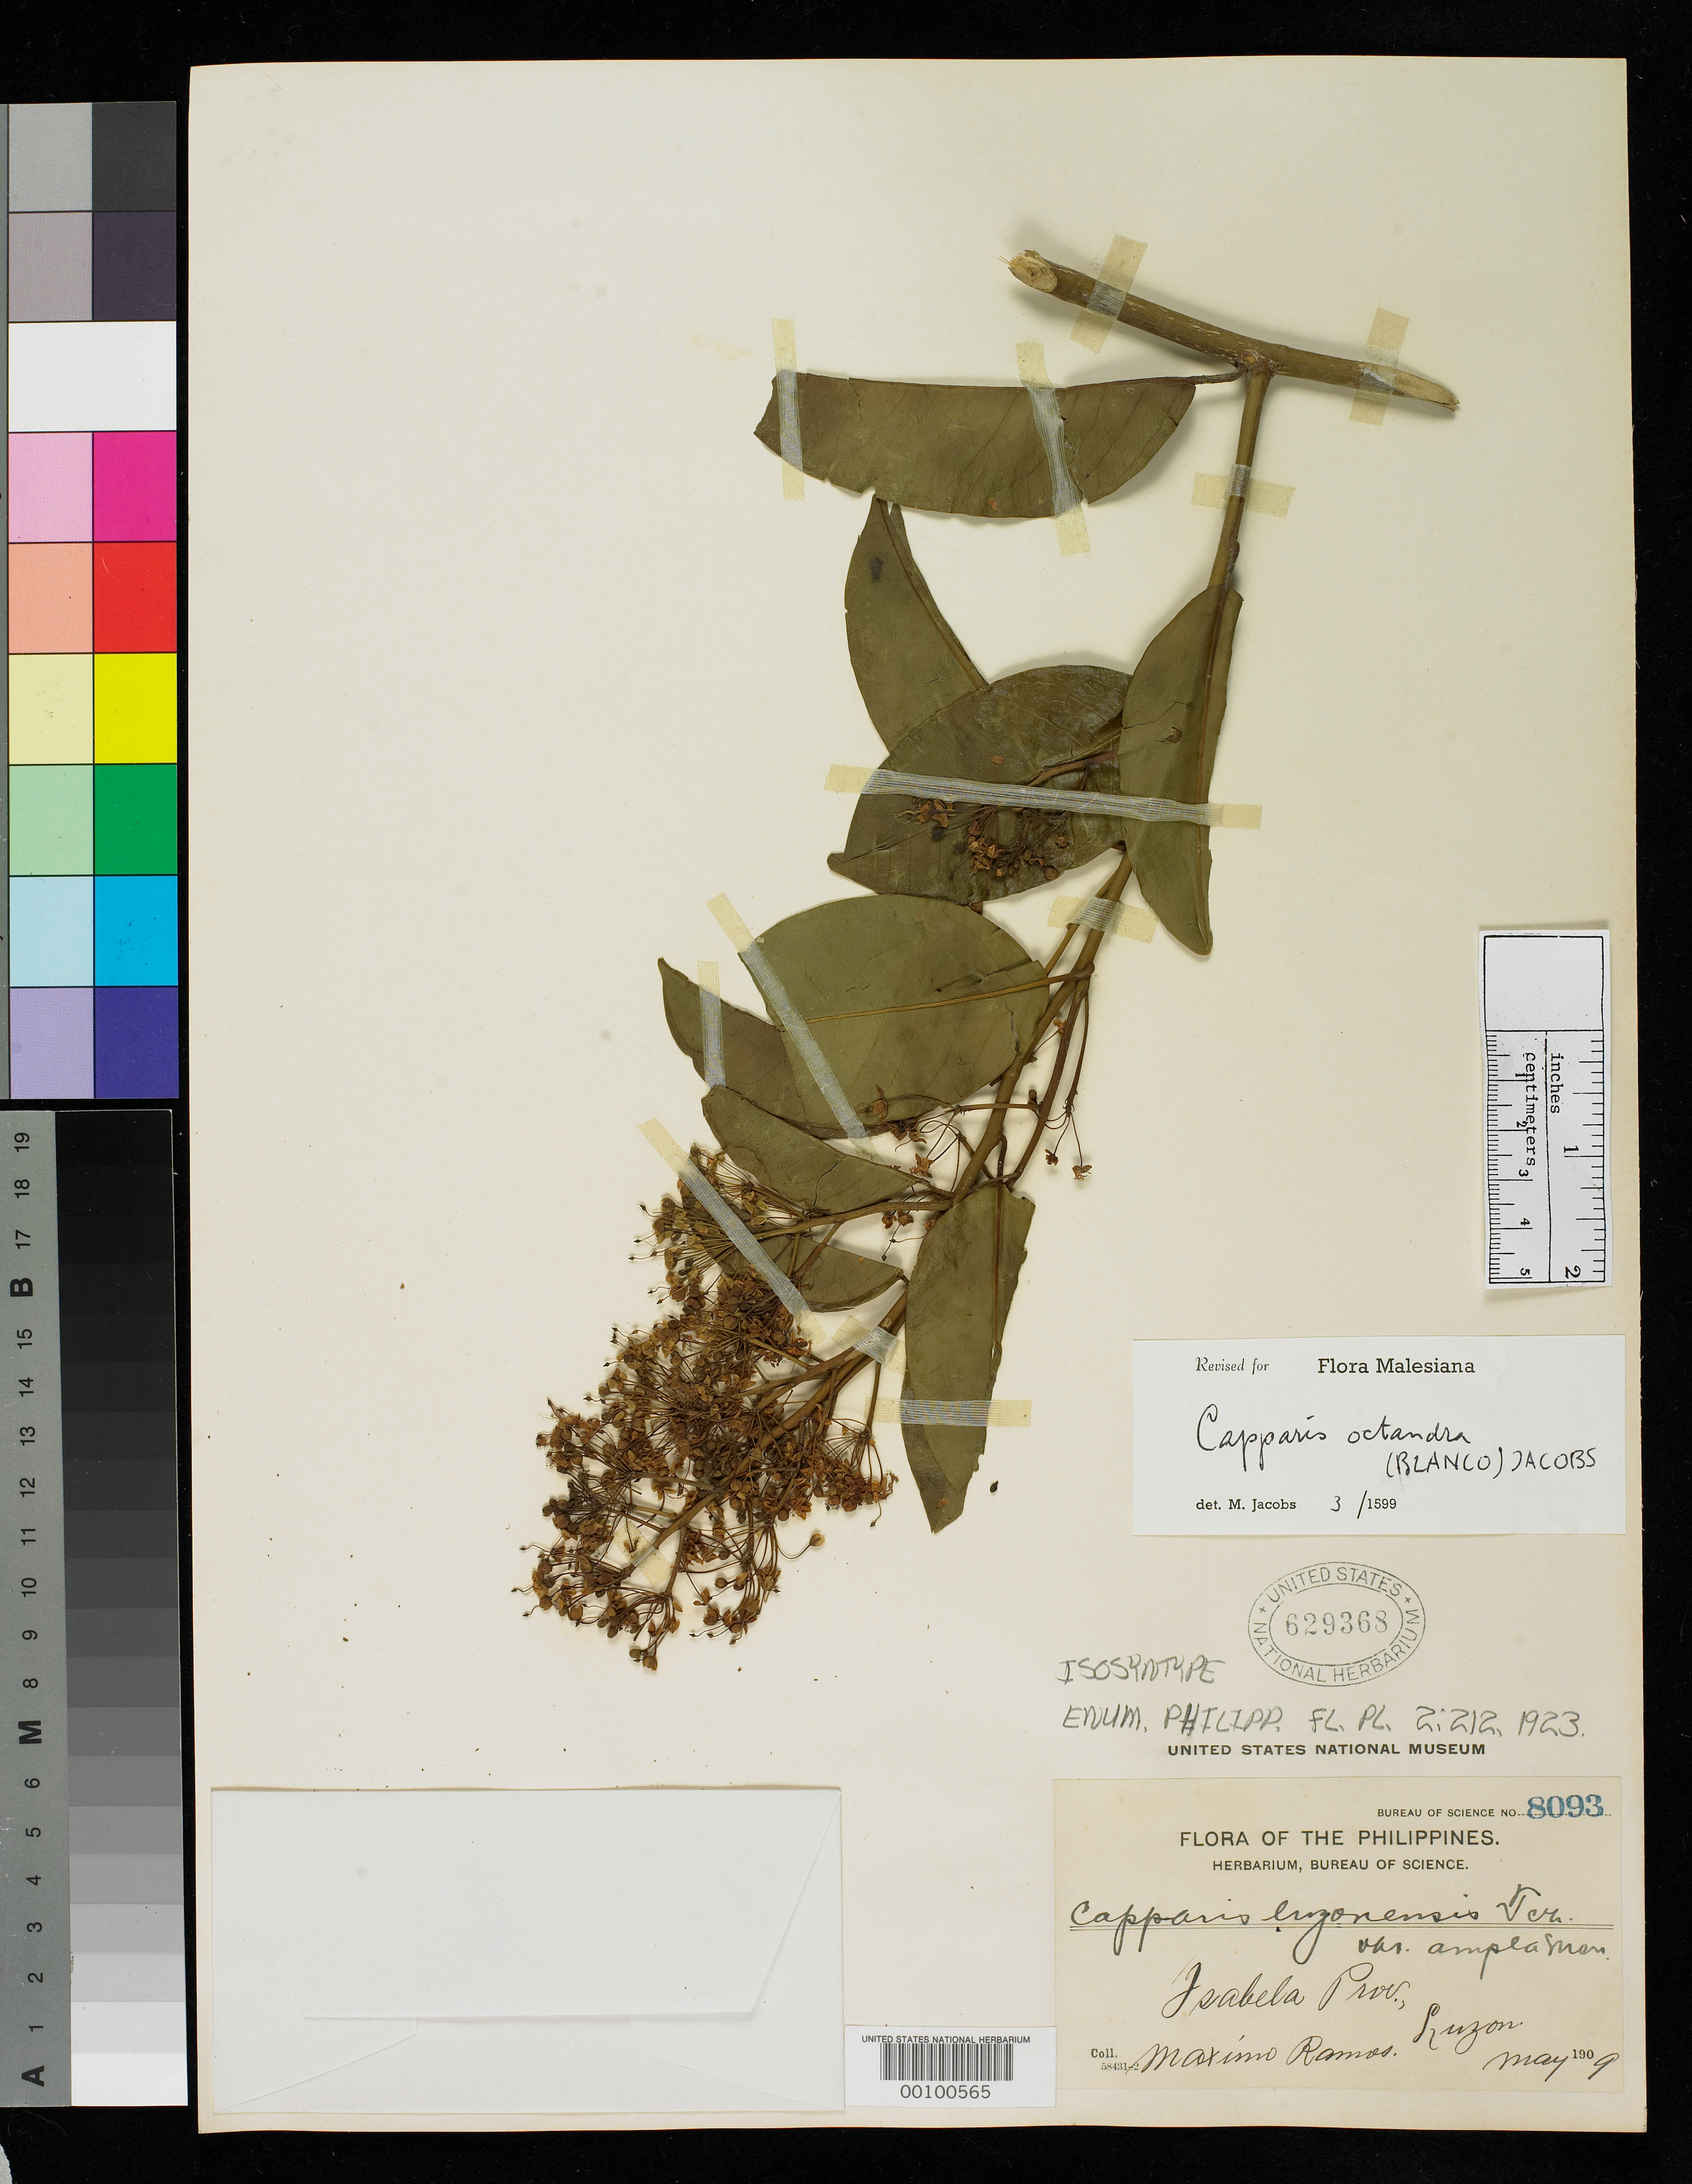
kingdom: Plantae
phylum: Tracheophyta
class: Magnoliopsida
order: Brassicales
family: Capparaceae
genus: Capparis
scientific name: Capparis luzonensis var. ampla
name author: Merr.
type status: Isosyntype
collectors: M. Ramos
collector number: Bur. Sci. 8093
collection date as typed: May 1909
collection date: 1909-05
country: Philippines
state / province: Cagayan Valley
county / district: Isabela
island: Luzon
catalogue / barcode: US 629368